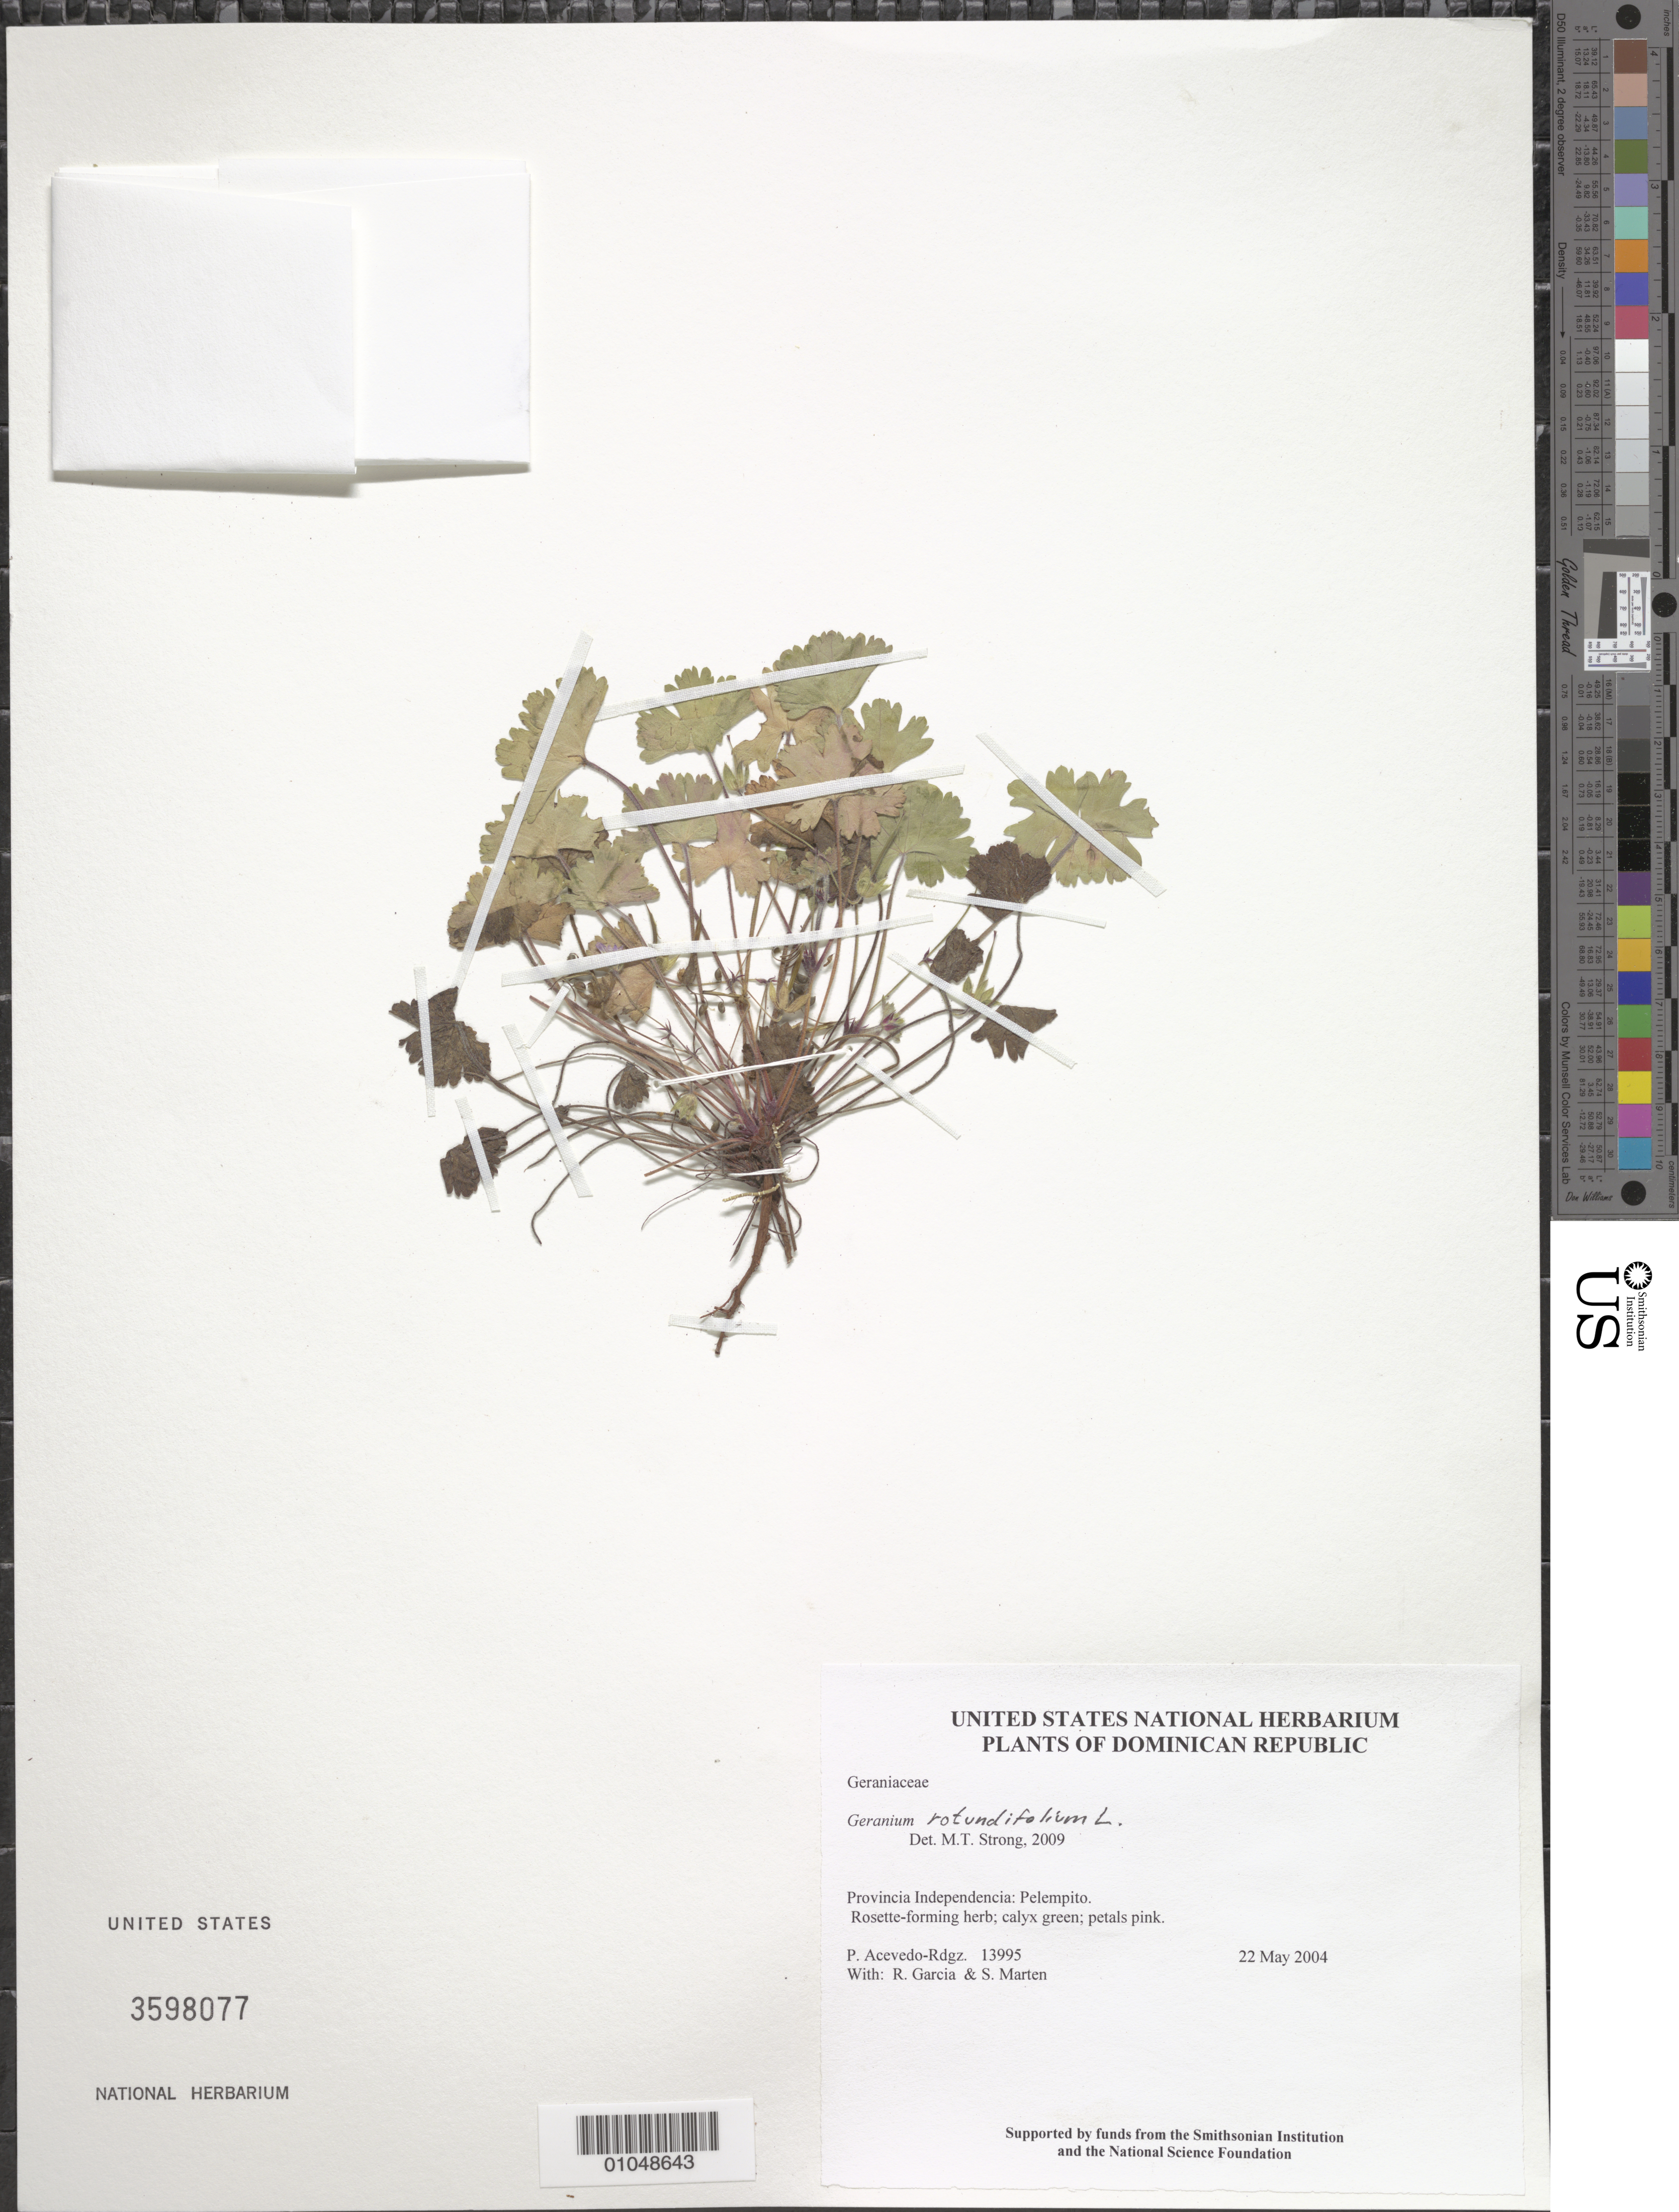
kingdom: Plantae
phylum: Tracheophyta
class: Magnoliopsida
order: Geraniales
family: Geraniaceae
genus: Geranium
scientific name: Geranium rotundifolium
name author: L.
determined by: Strong, M. T., (US), Smithsonian Institution - National Museum of Natural History (UNITED STATES)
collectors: P. Acevedo-Rodr., R. G. García & S. Marten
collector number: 13995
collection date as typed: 22 May 2004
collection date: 2004-05-22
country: Dominican Republic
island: Hispaniola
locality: Provincia Independencia: Pelempito.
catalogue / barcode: US 3598077